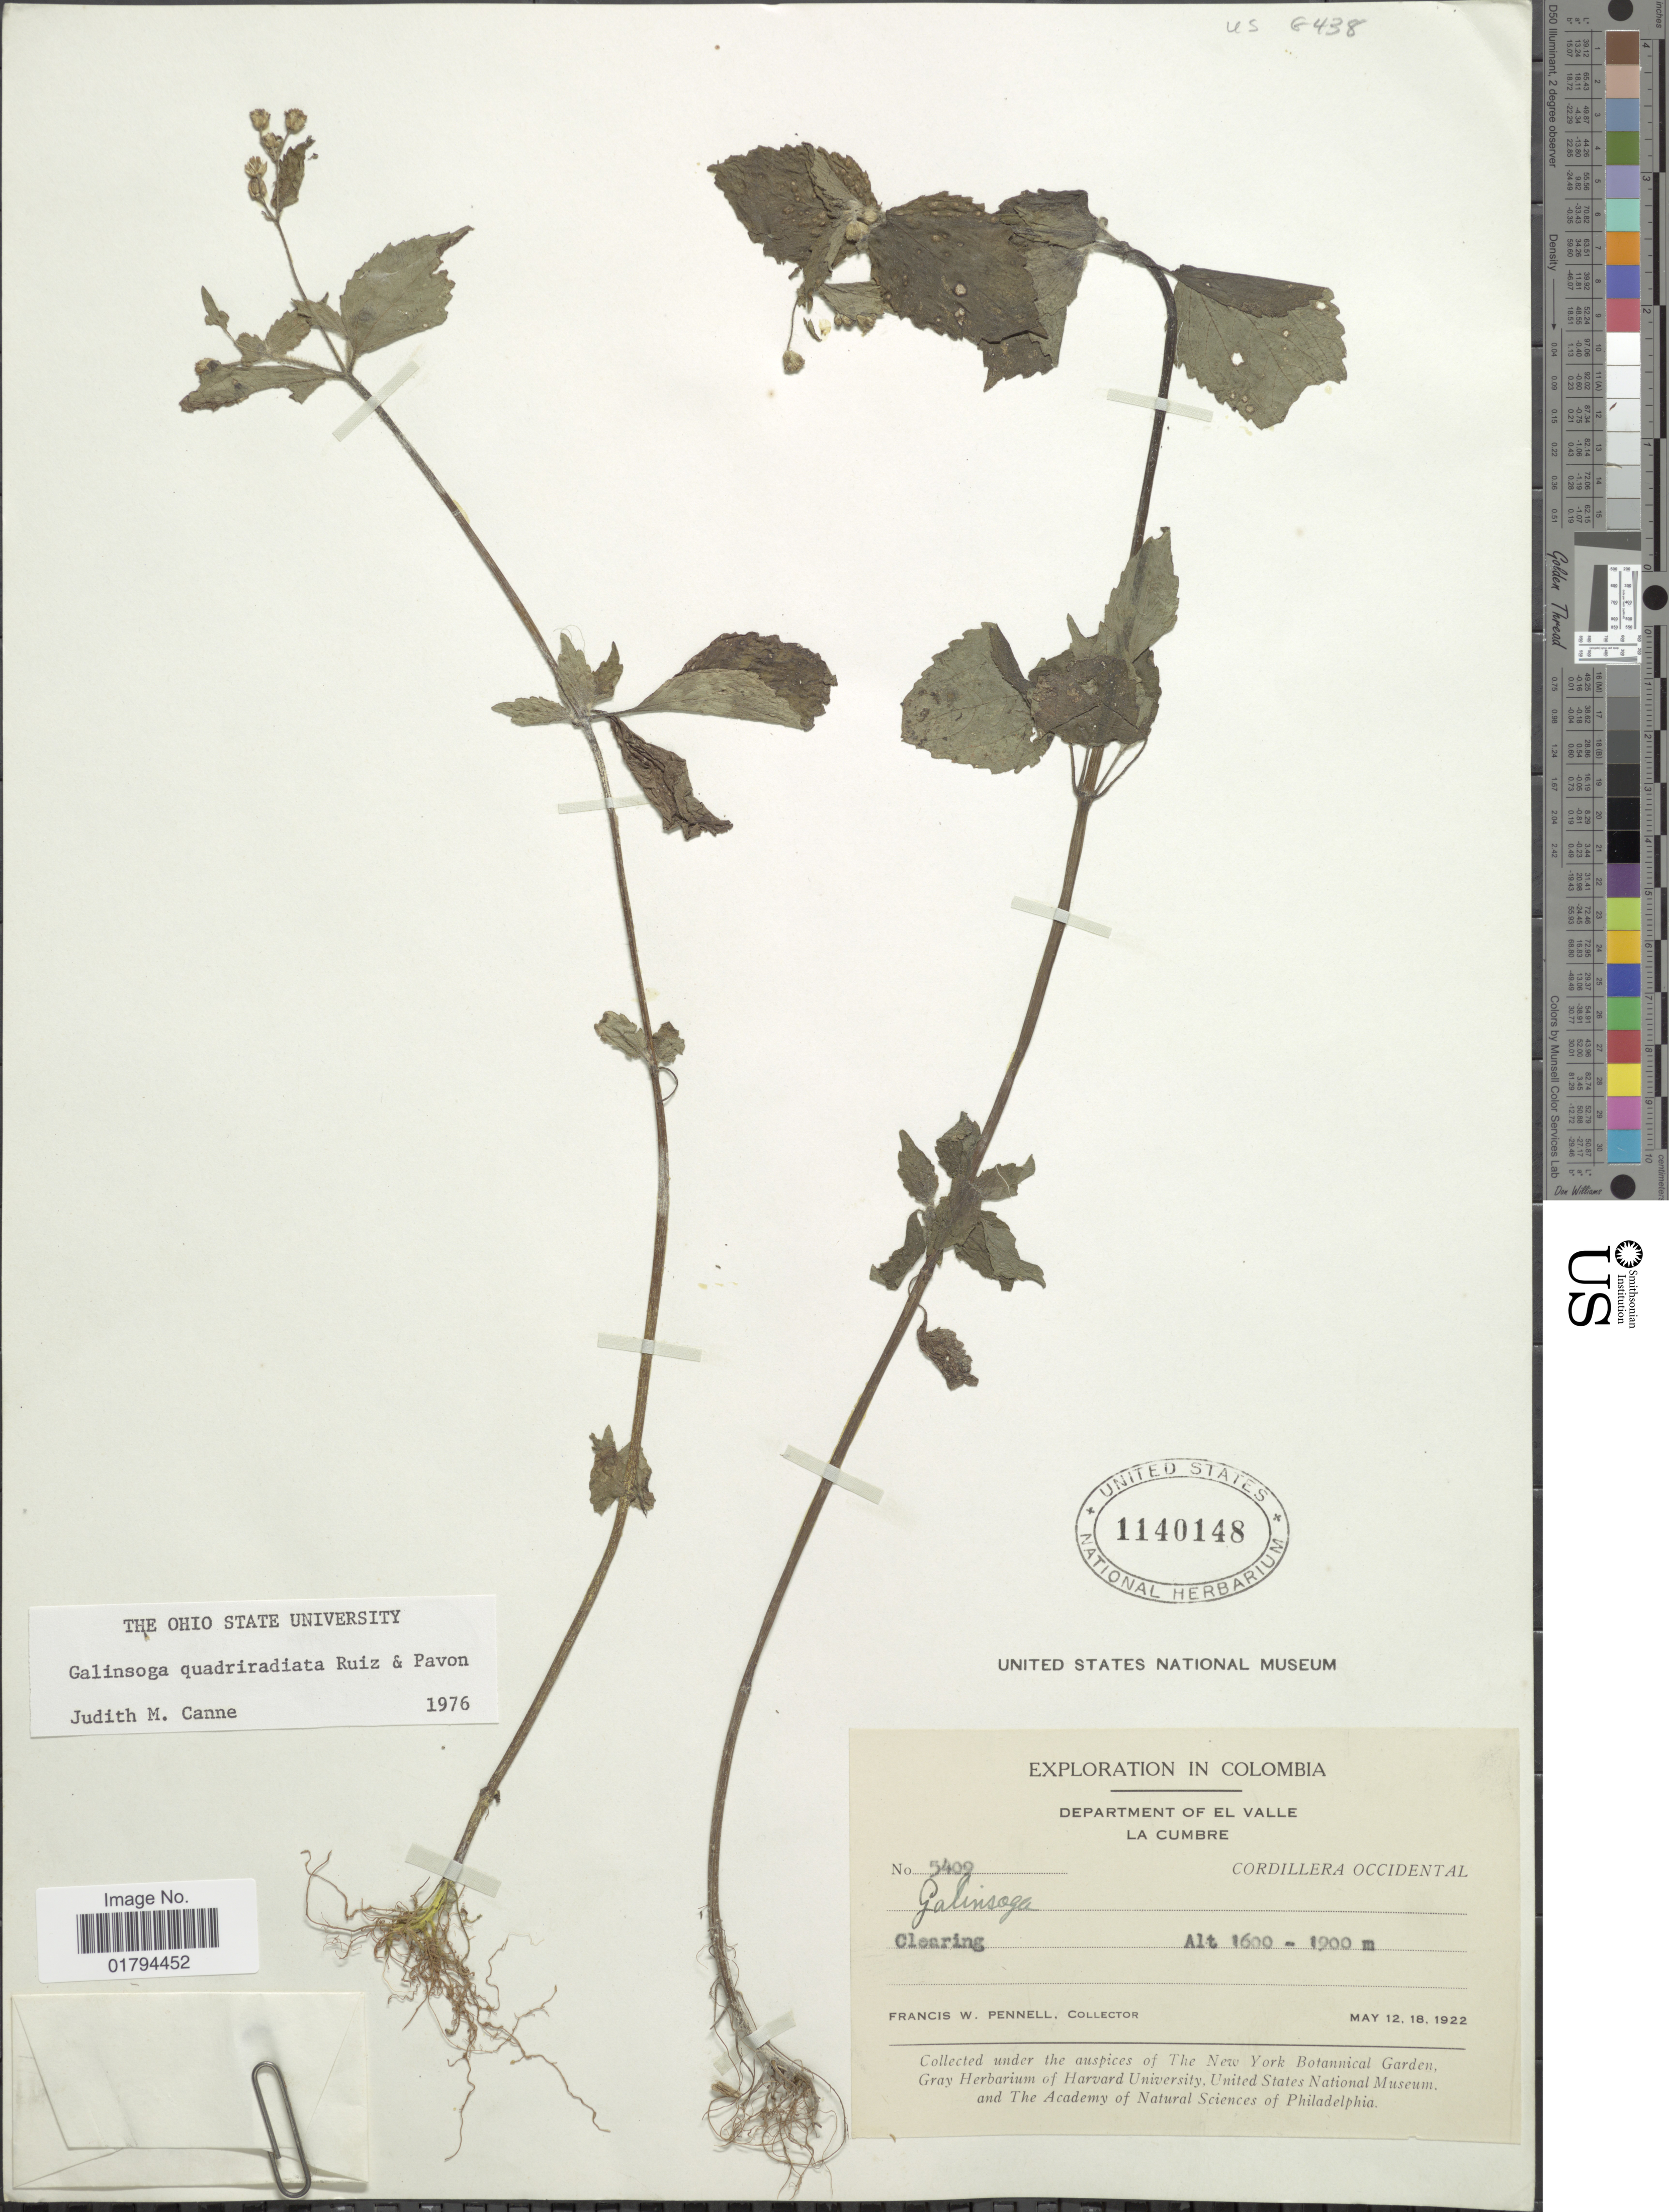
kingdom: Plantae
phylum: Tracheophyta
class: Magnoliopsida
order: Asterales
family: Asteraceae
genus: Galinsoga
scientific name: Galinsoga quadriradiata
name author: Ruiz & Pav.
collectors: F. W. Pennell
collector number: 5409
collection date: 1922-05-12/1922-05-18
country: Colombia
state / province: Valle del Cauca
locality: La Cumbre, Cordillera Occidental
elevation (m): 1600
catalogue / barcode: US 1140148